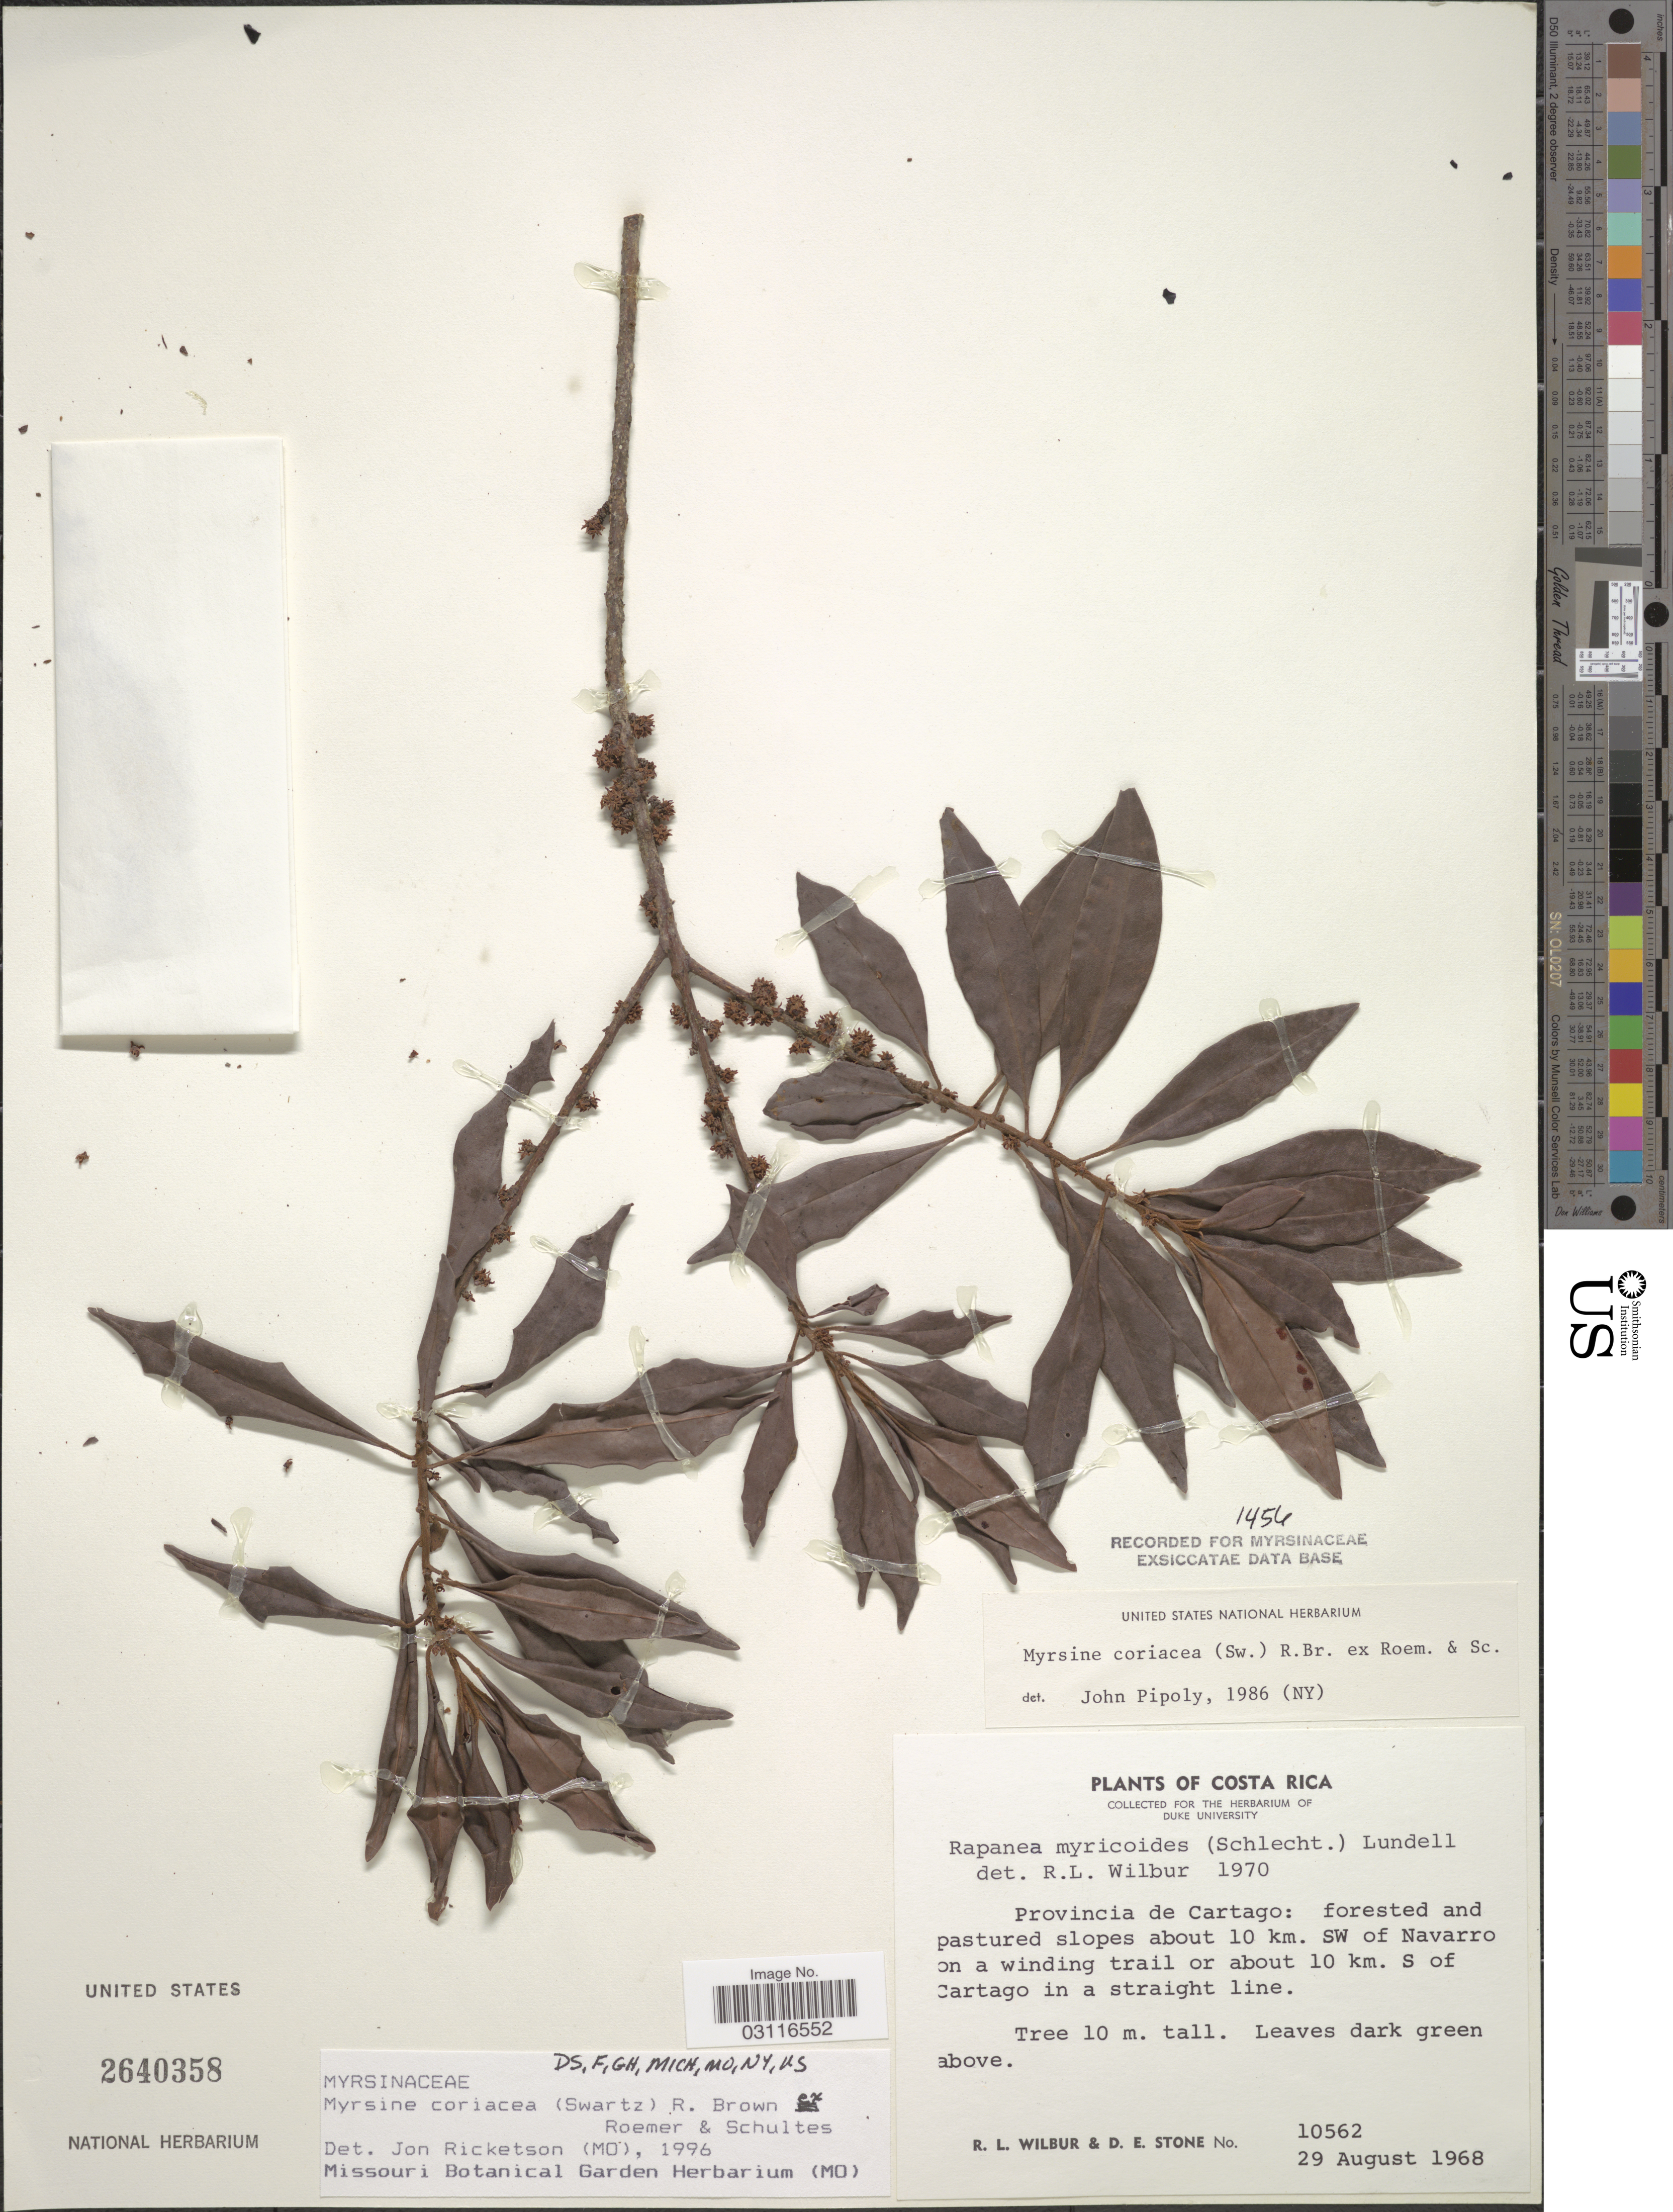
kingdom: Plantae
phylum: Tracheophyta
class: Magnoliopsida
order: Ericales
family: Primulaceae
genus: Myrsine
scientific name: Myrsine coriacea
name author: (Sw.) R. Br. ex Roem. & Schult.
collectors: R. L. Wilbur & D. E. Stone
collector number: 10562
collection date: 1968-08-29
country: Costa Rica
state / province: Cartago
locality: Forested and pastured slopes about 10 km. SW of Navarro on a winding trail or about 10 km. S of Cartago in a straight line.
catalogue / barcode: US 2640358